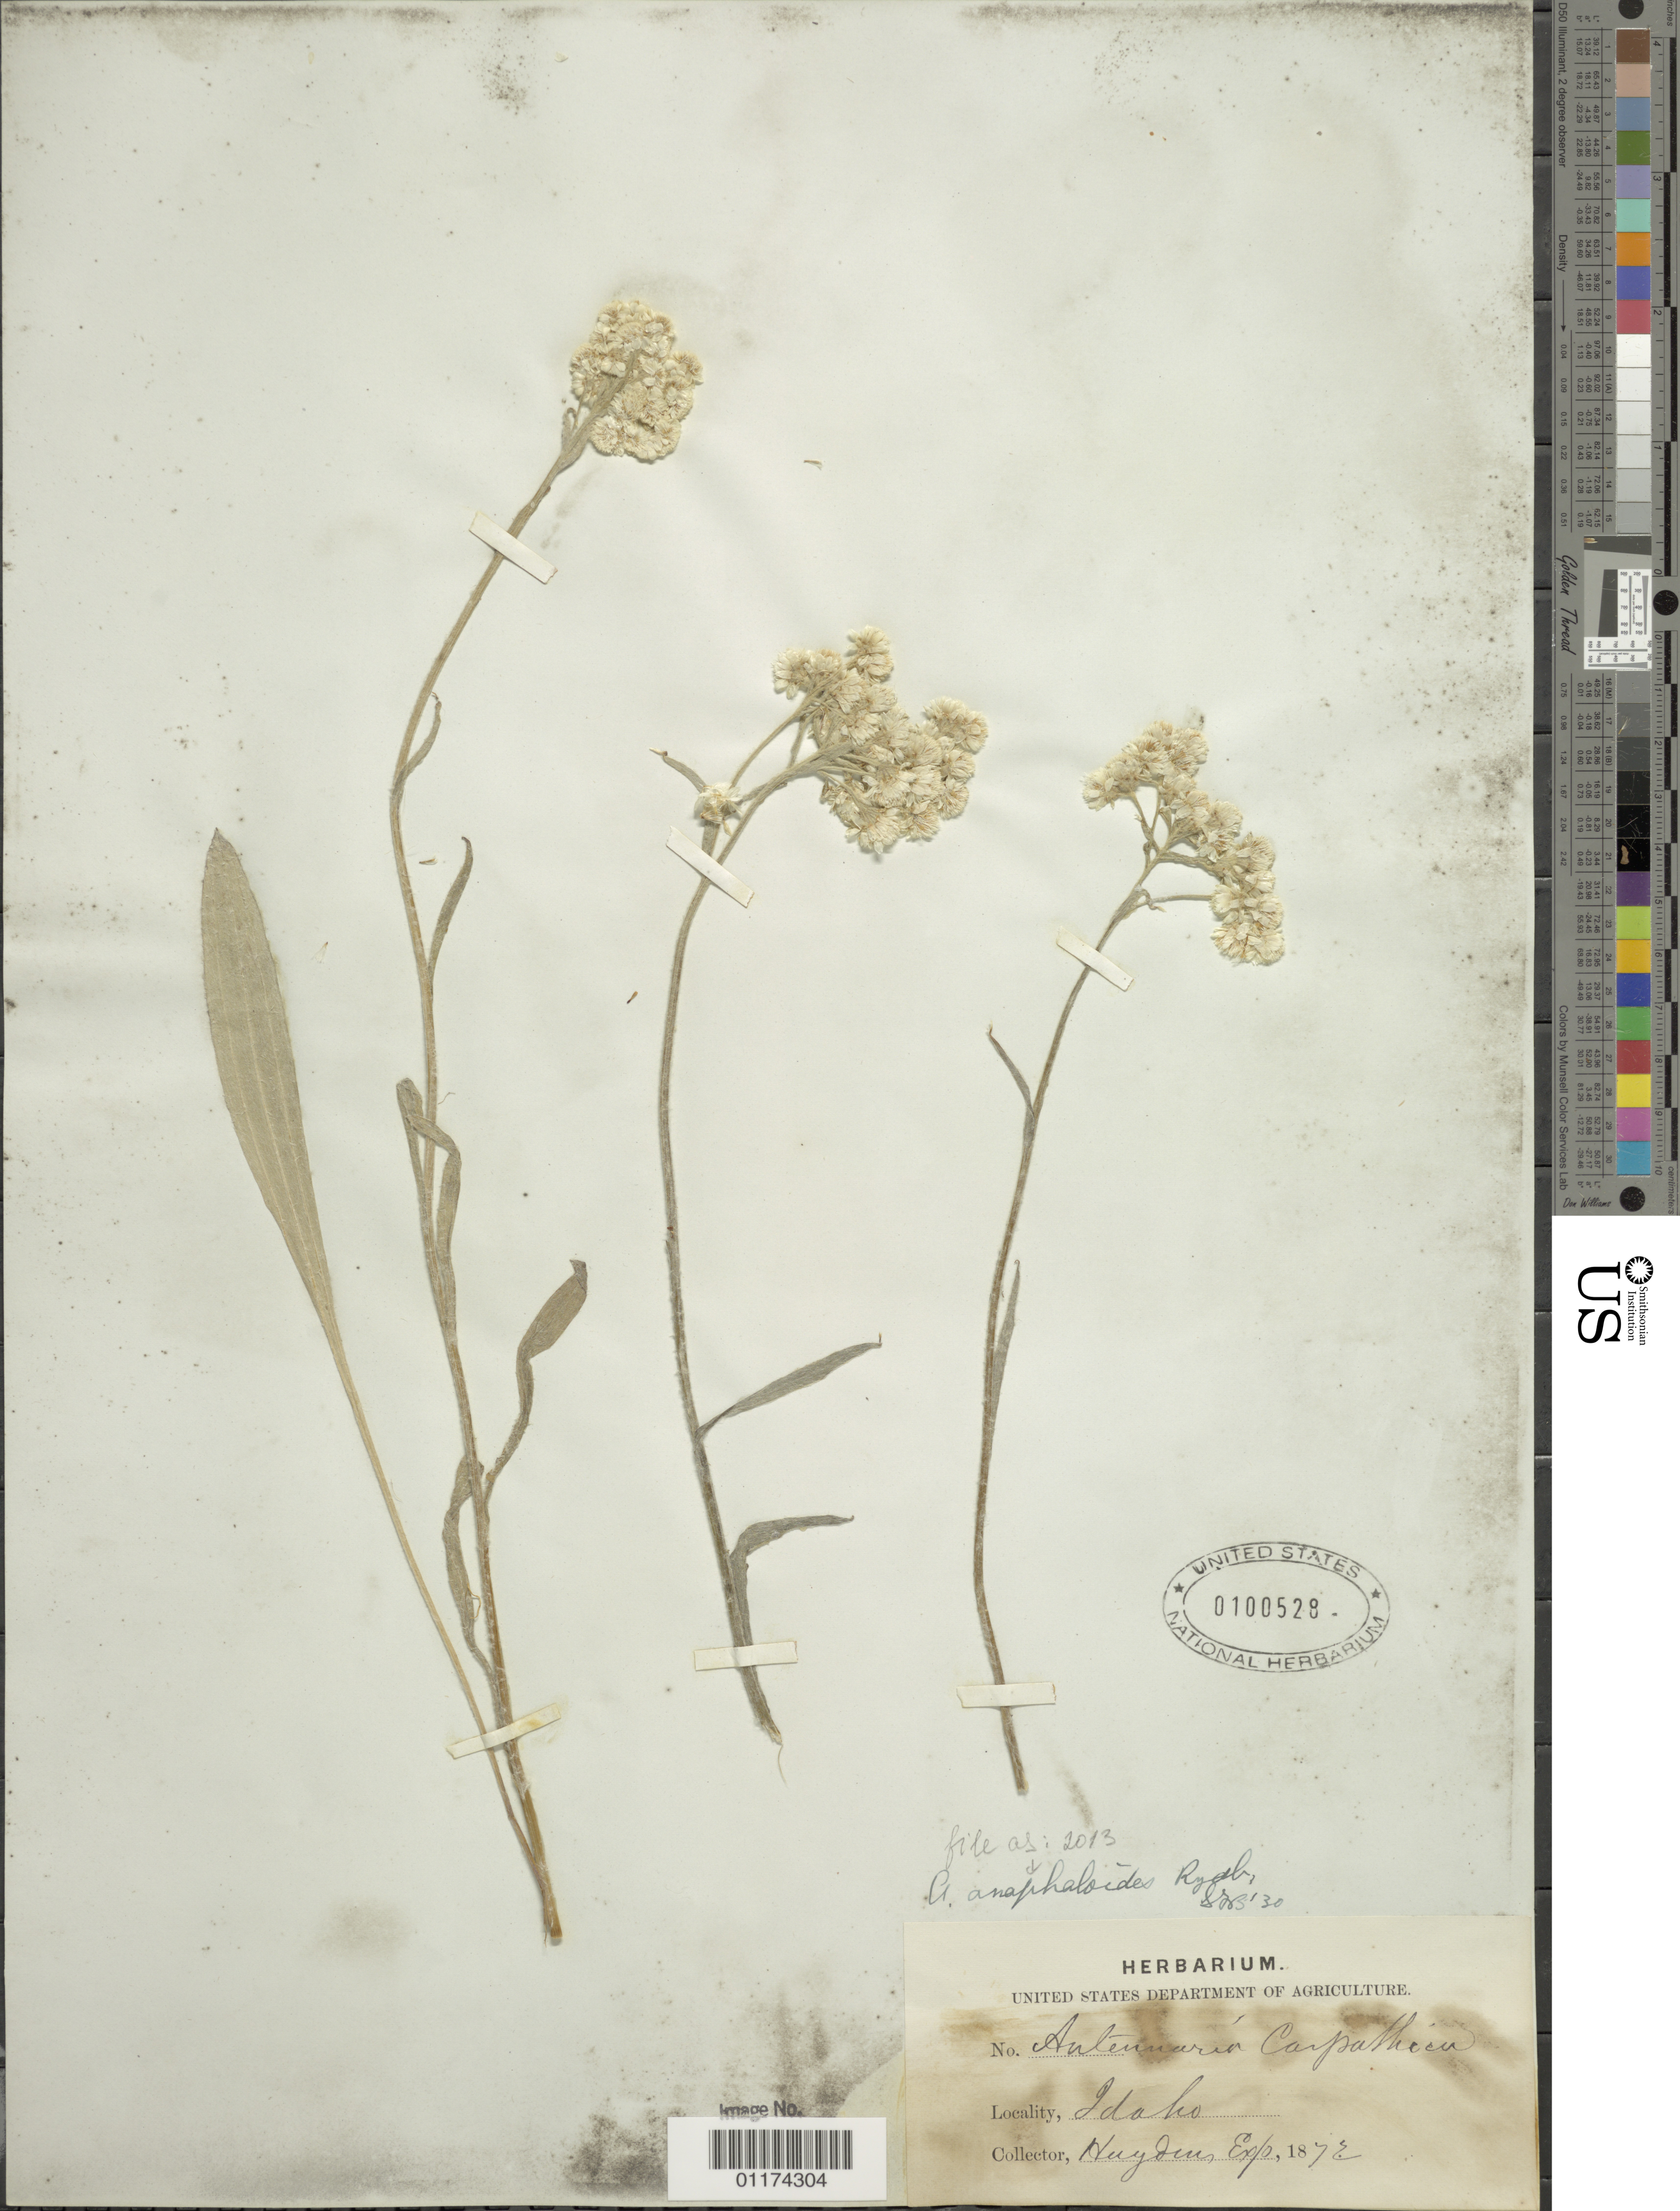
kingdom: Plantae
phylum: Tracheophyta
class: Magnoliopsida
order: Asterales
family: Asteraceae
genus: Antennaria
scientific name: Antennaria anaphaloides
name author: Rydb.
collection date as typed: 1872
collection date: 1872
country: United States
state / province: Idaho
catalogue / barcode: US 100528